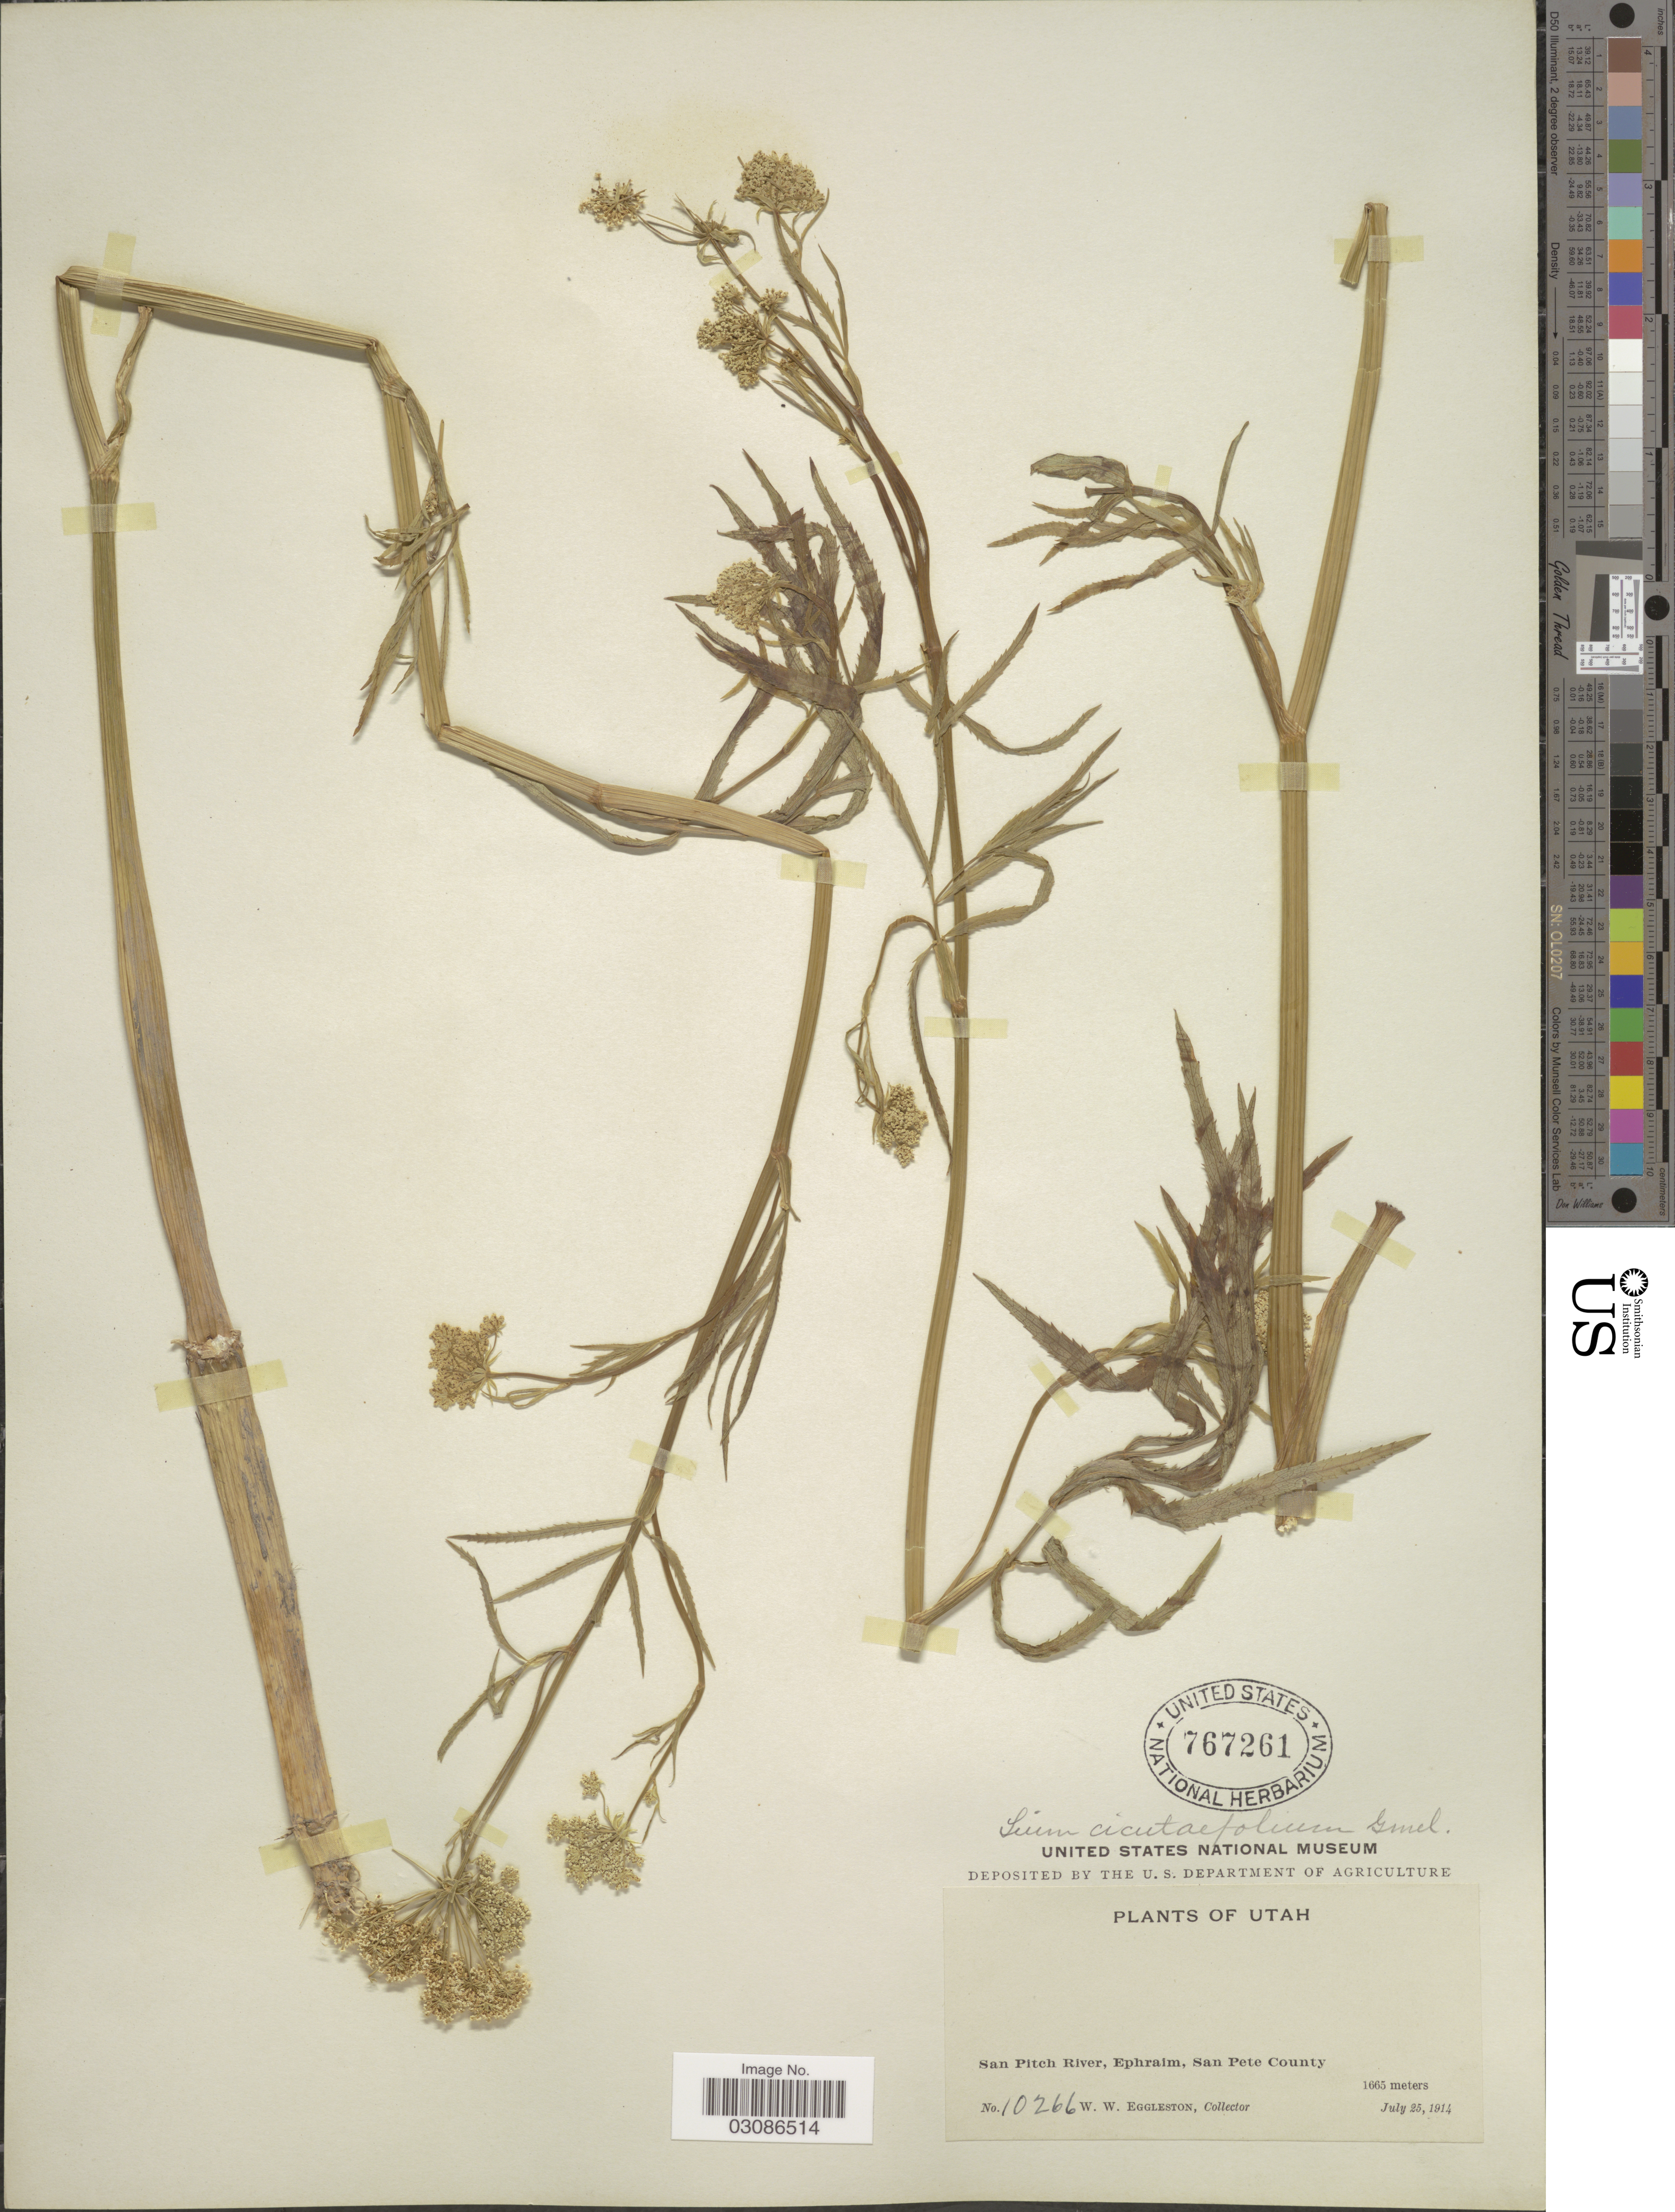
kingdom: Plantae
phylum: Tracheophyta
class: Magnoliopsida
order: Apiales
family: Apiaceae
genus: Sium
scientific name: Sium suave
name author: Walter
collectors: W. W. Eggleston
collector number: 10266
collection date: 1914-07-25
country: United States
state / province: Utah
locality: San Pitch River, Ephraim, Sam Pete County.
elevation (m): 1665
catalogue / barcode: US 767261